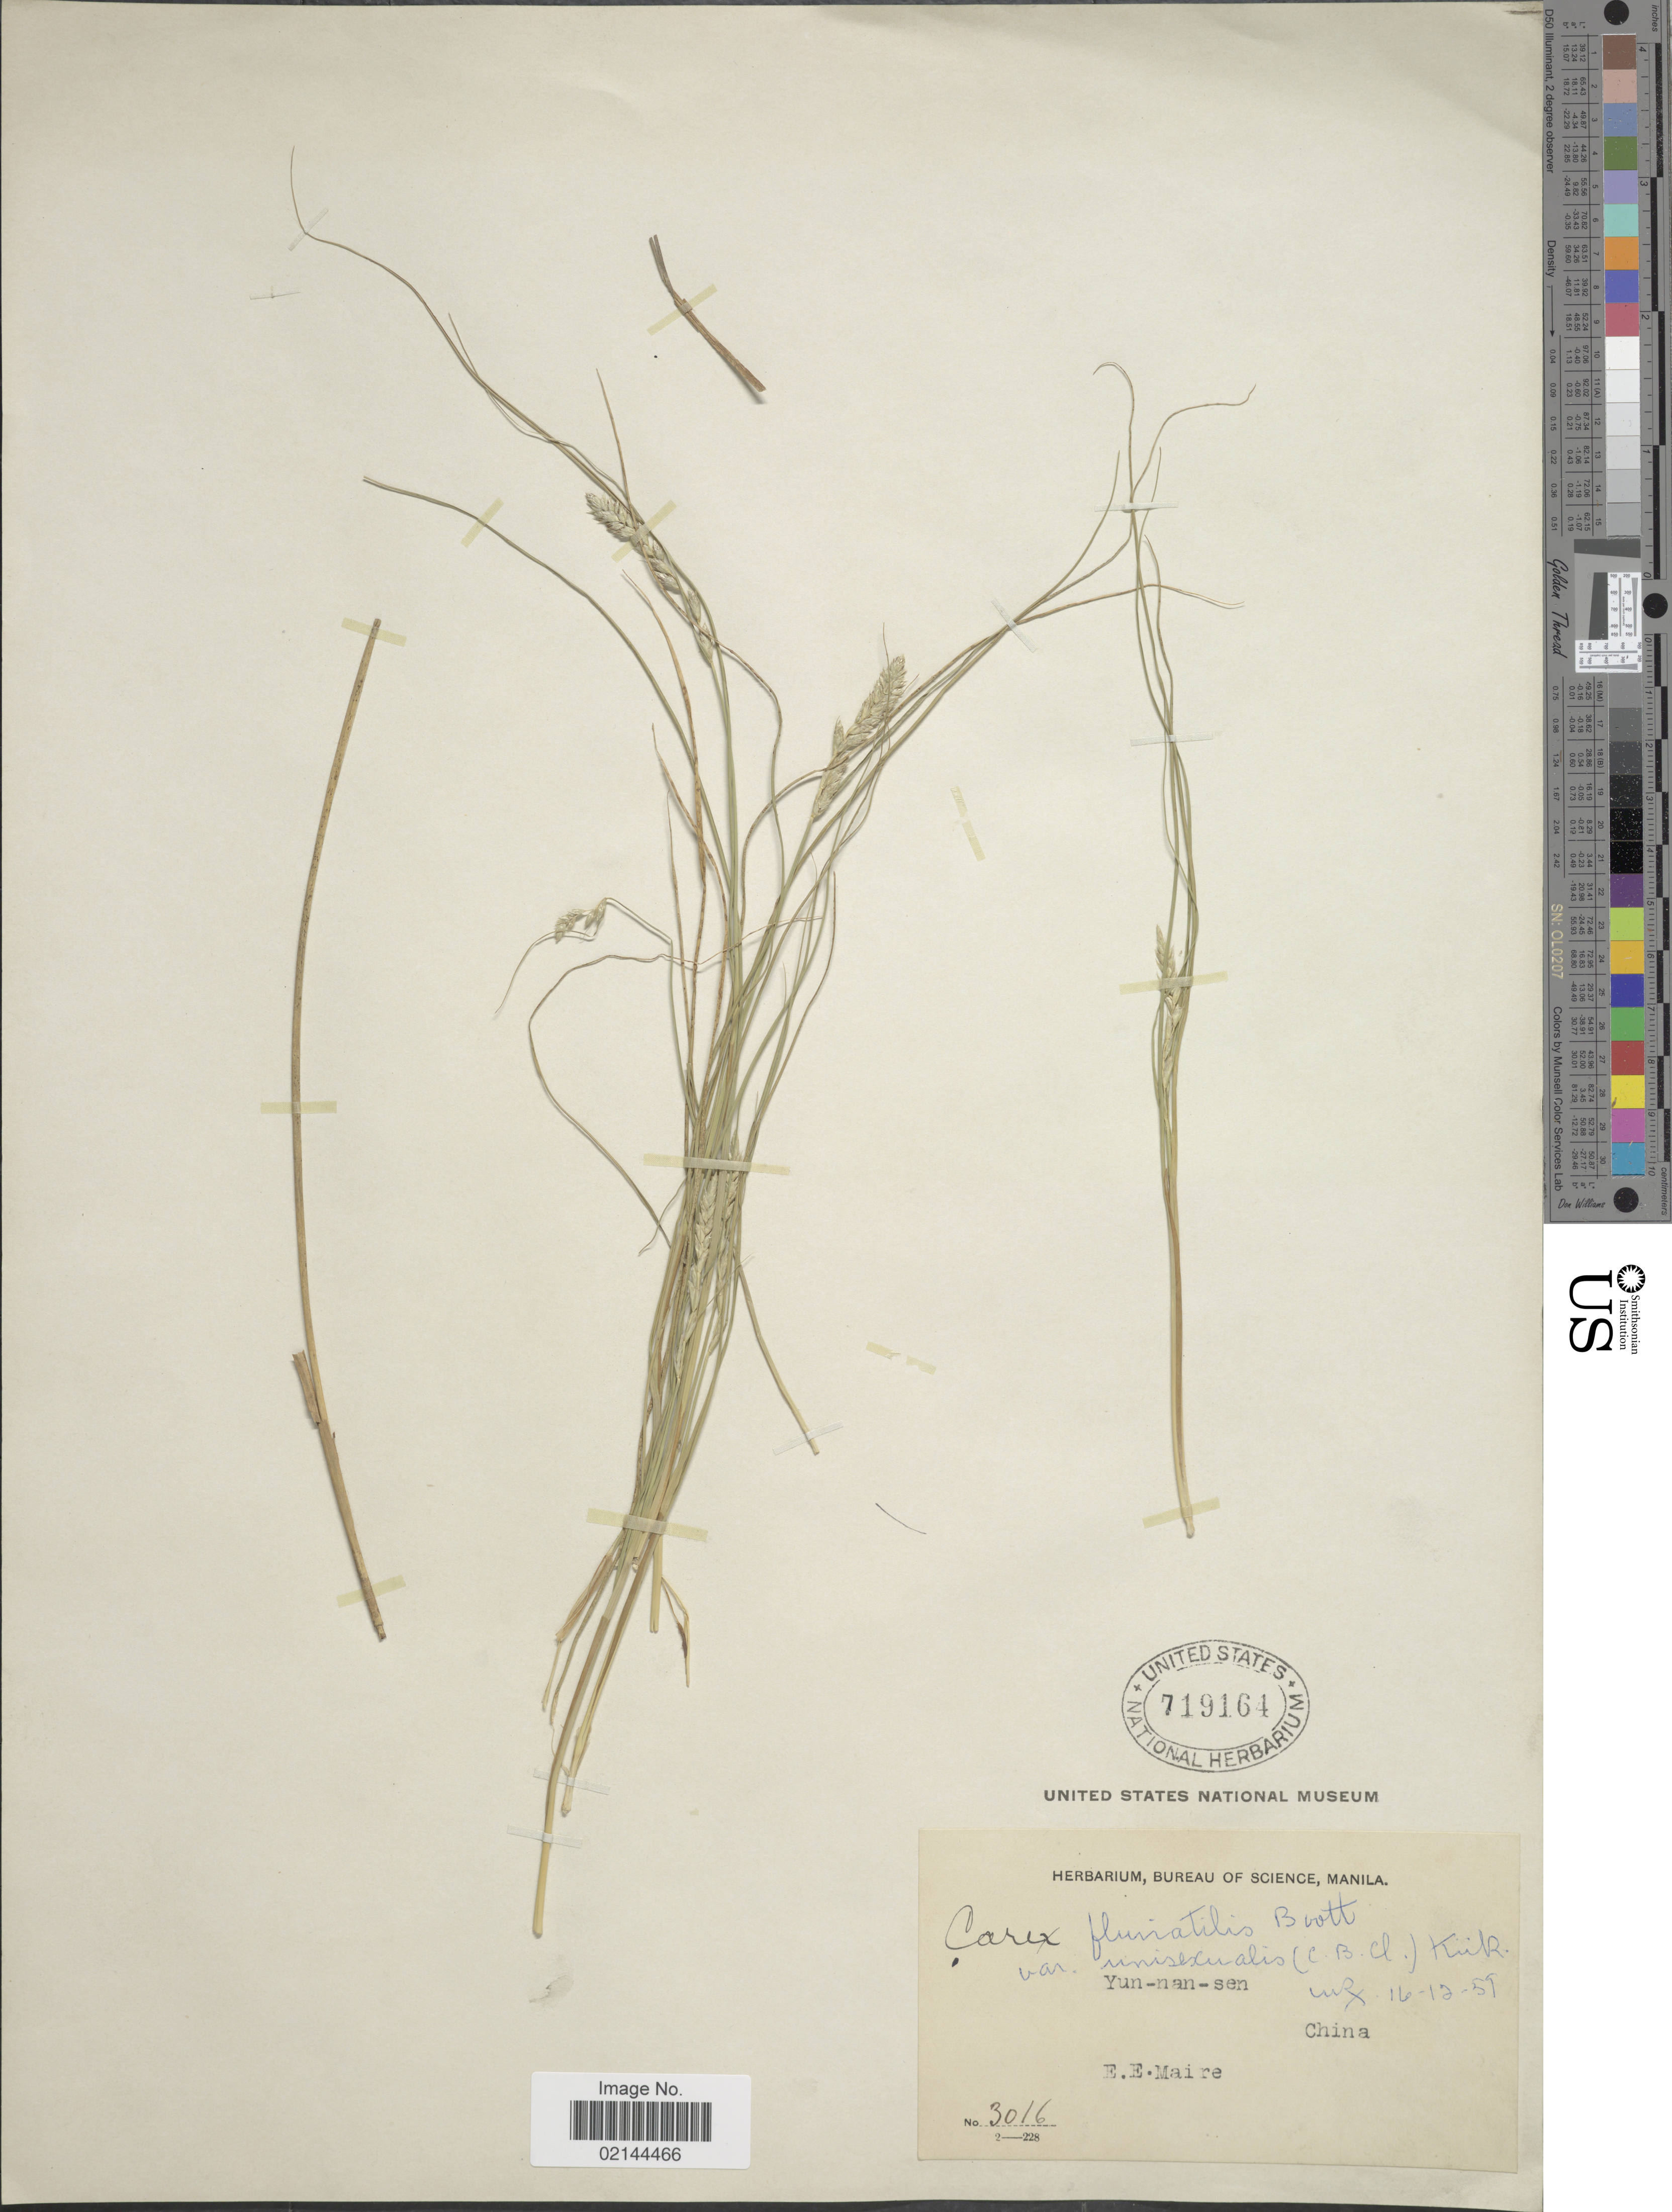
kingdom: Plantae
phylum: Tracheophyta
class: Liliopsida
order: Poales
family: Cyperaceae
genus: Carex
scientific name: Carex fluviatilis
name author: Boott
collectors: E. E. Maire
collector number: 3016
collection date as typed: Transcribed d/m/y: 16/12/59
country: China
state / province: Yunnan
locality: Yun-nan-sen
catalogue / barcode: US 719164